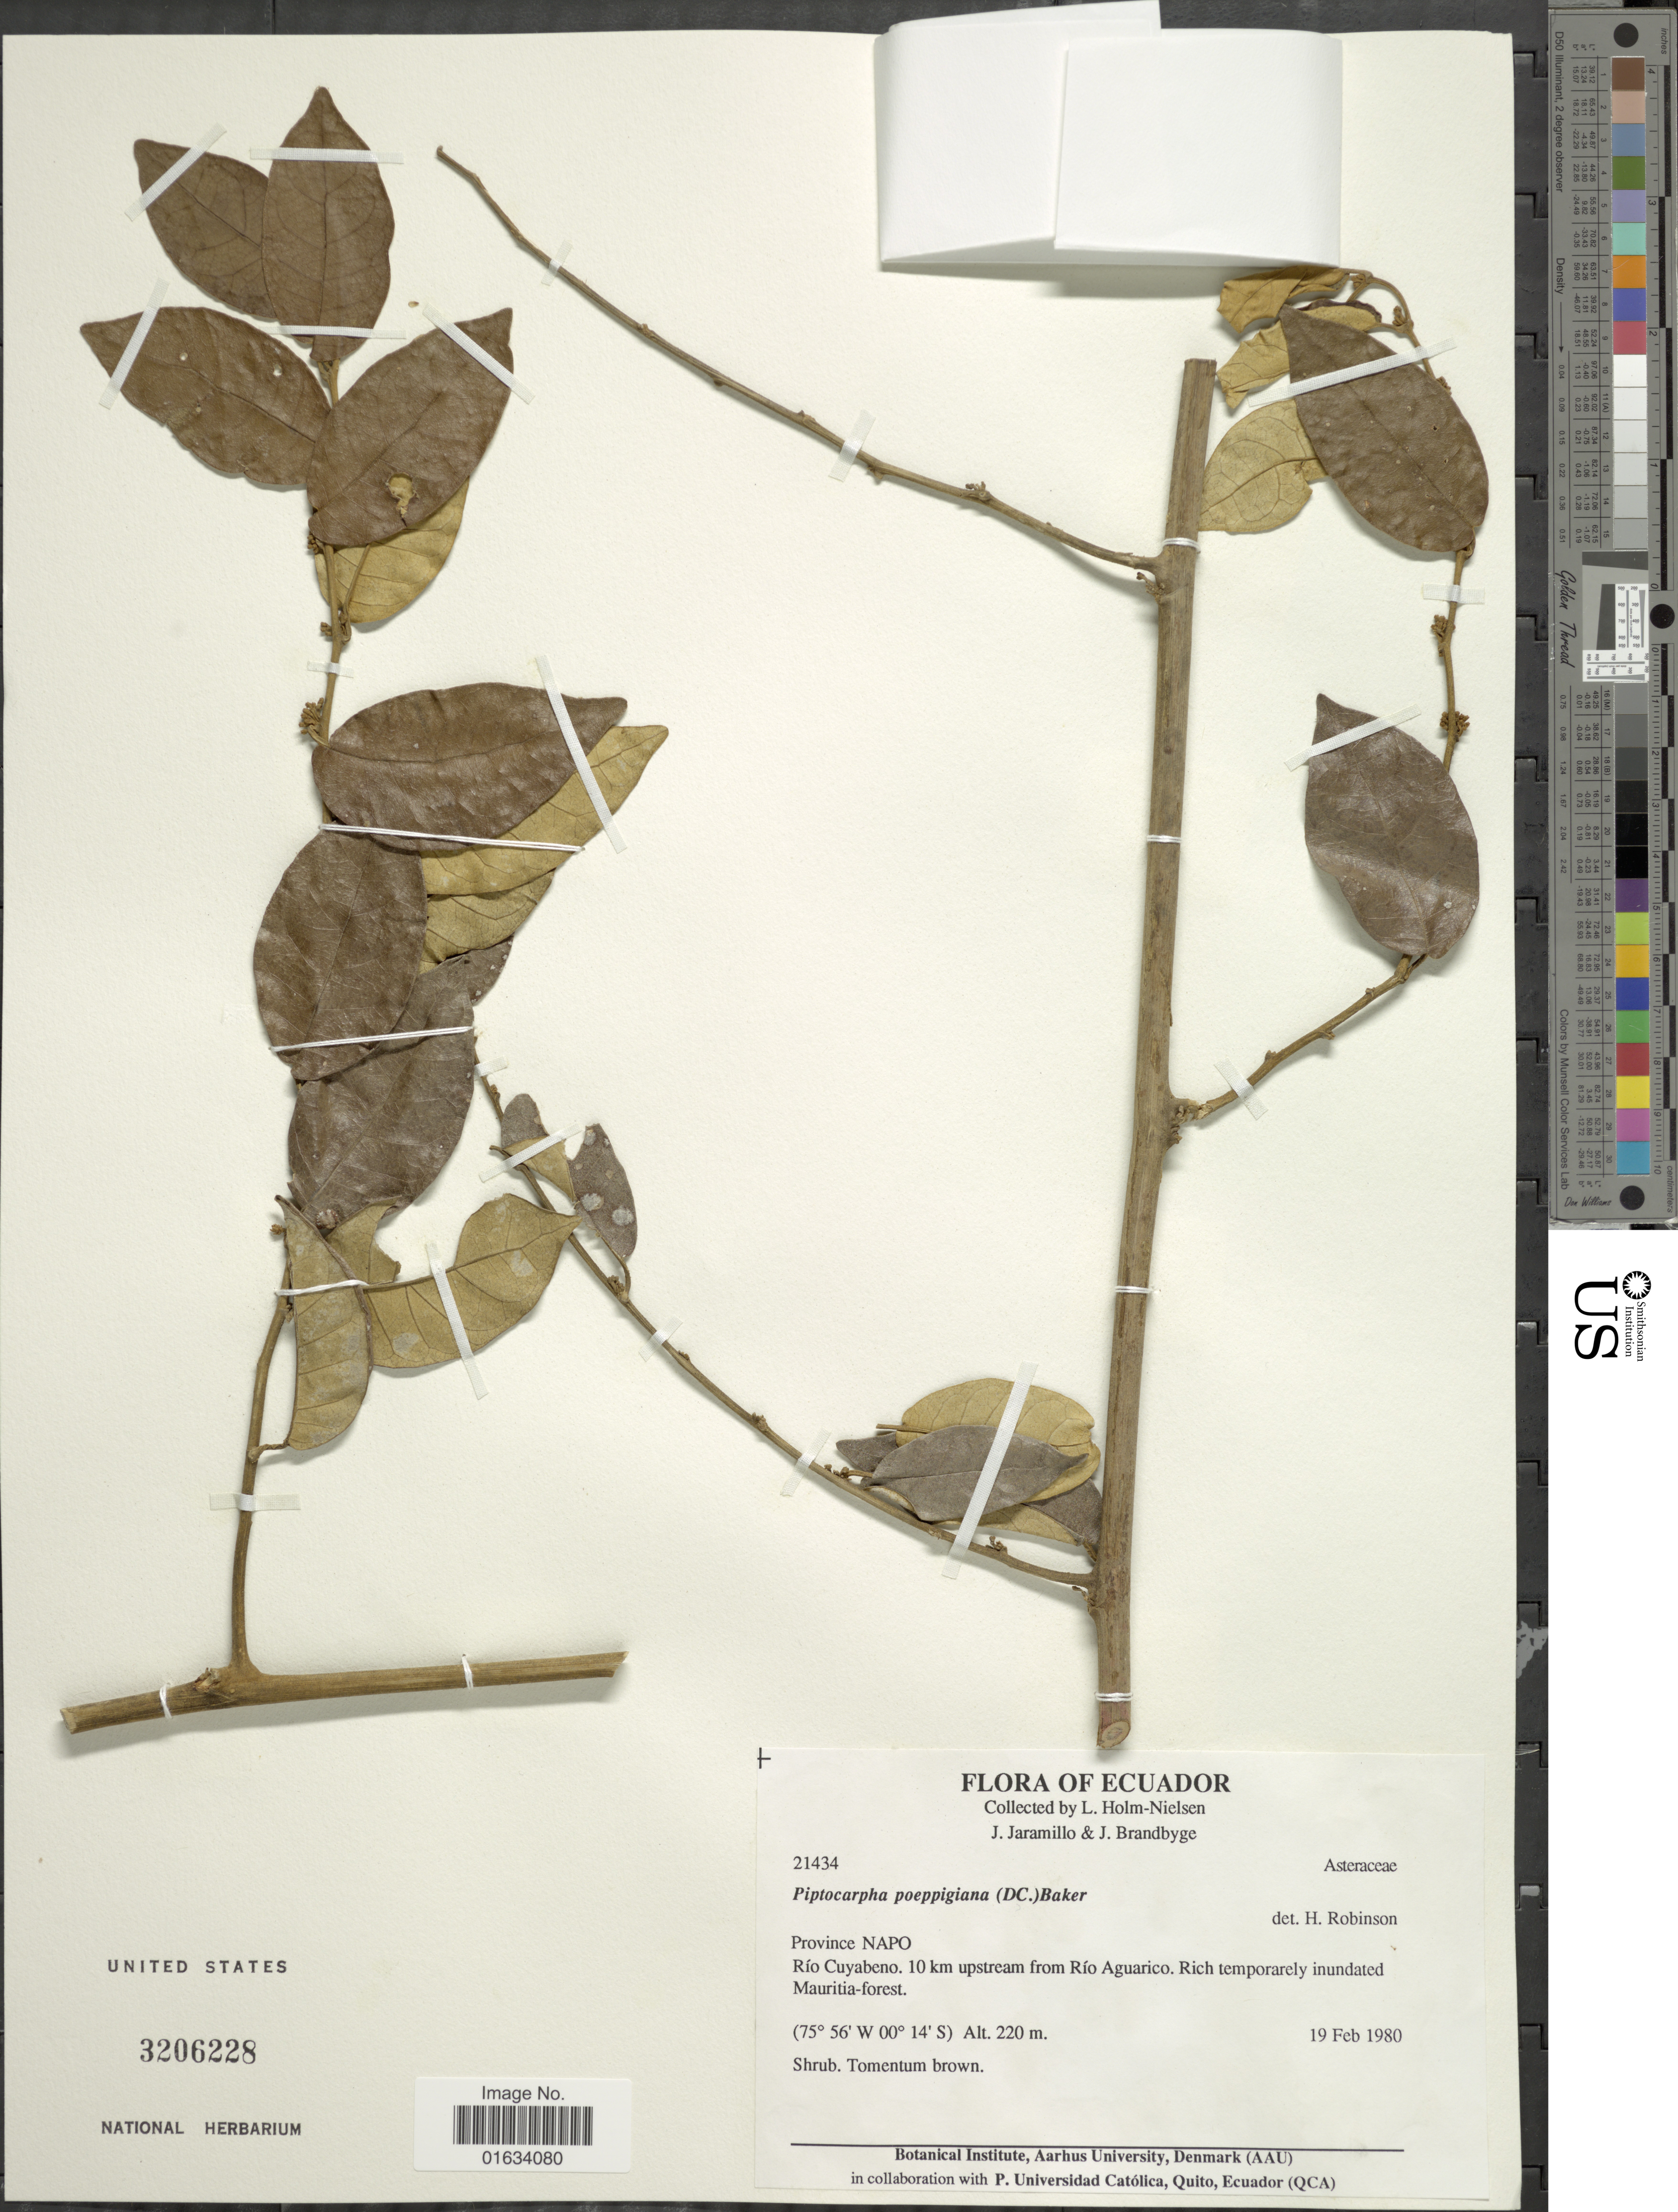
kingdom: Plantae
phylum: Tracheophyta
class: Magnoliopsida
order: Asterales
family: Asteraceae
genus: Piptocarpha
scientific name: Piptocarpha poeppigiana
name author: (DC.) Baker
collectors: L. B. Holm-Nielsen, J. Jaramillo & J. Brandbyge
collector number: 21434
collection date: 1980-02-19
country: Ecuador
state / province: Napo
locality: Ecudaor. Province Napo. Rio Cuyabeno. 10 km upstream from Rio Aguarico. Rich temporarely inundated Mauritia-forest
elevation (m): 220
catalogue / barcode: US 3206228